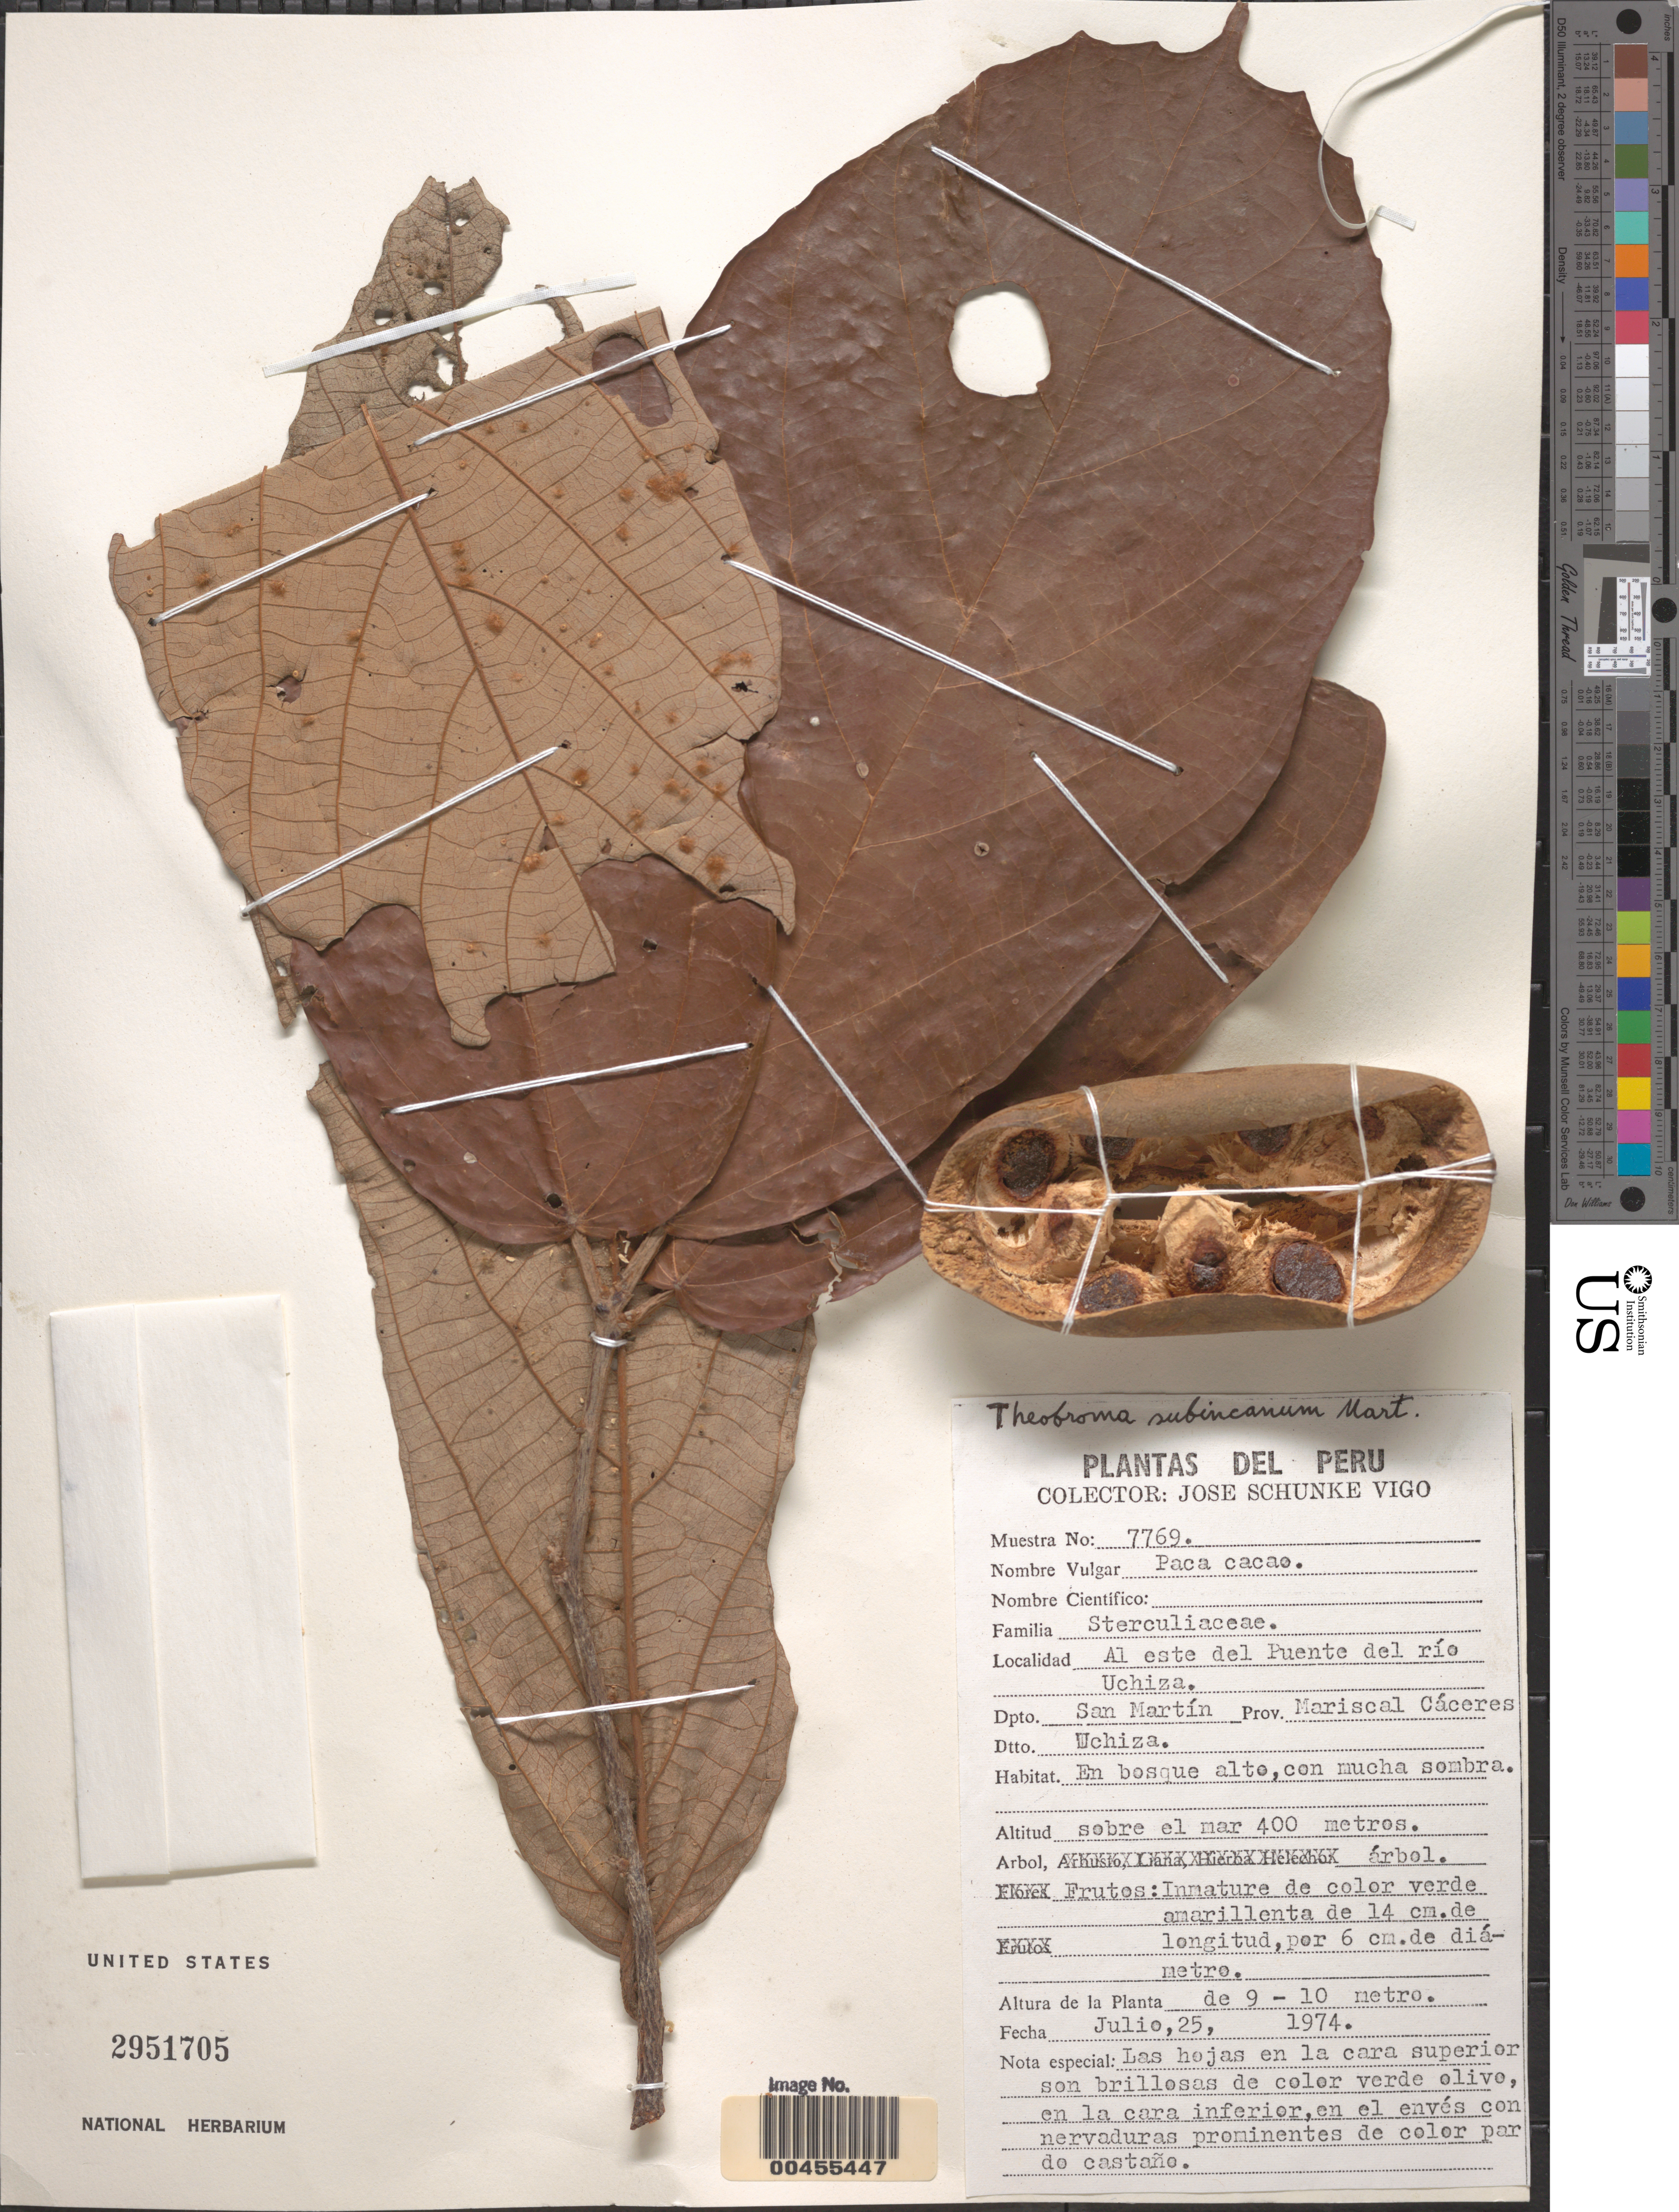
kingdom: Plantae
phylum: Tracheophyta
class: Magnoliopsida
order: Malvales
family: Malvaceae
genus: Theobroma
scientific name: Theobroma subincanum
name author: Mart.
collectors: J. Schunke Vigo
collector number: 7769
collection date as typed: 25 Jul 1974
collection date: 1974-07-25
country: Peru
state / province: San Martín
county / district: Mariscal Cáceres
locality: Al este del Puente del río Uchiza, Uchiza Dtto.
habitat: En bosque alto, con mucha sombra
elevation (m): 400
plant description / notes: Common name: Paca cacao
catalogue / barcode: US 2951705